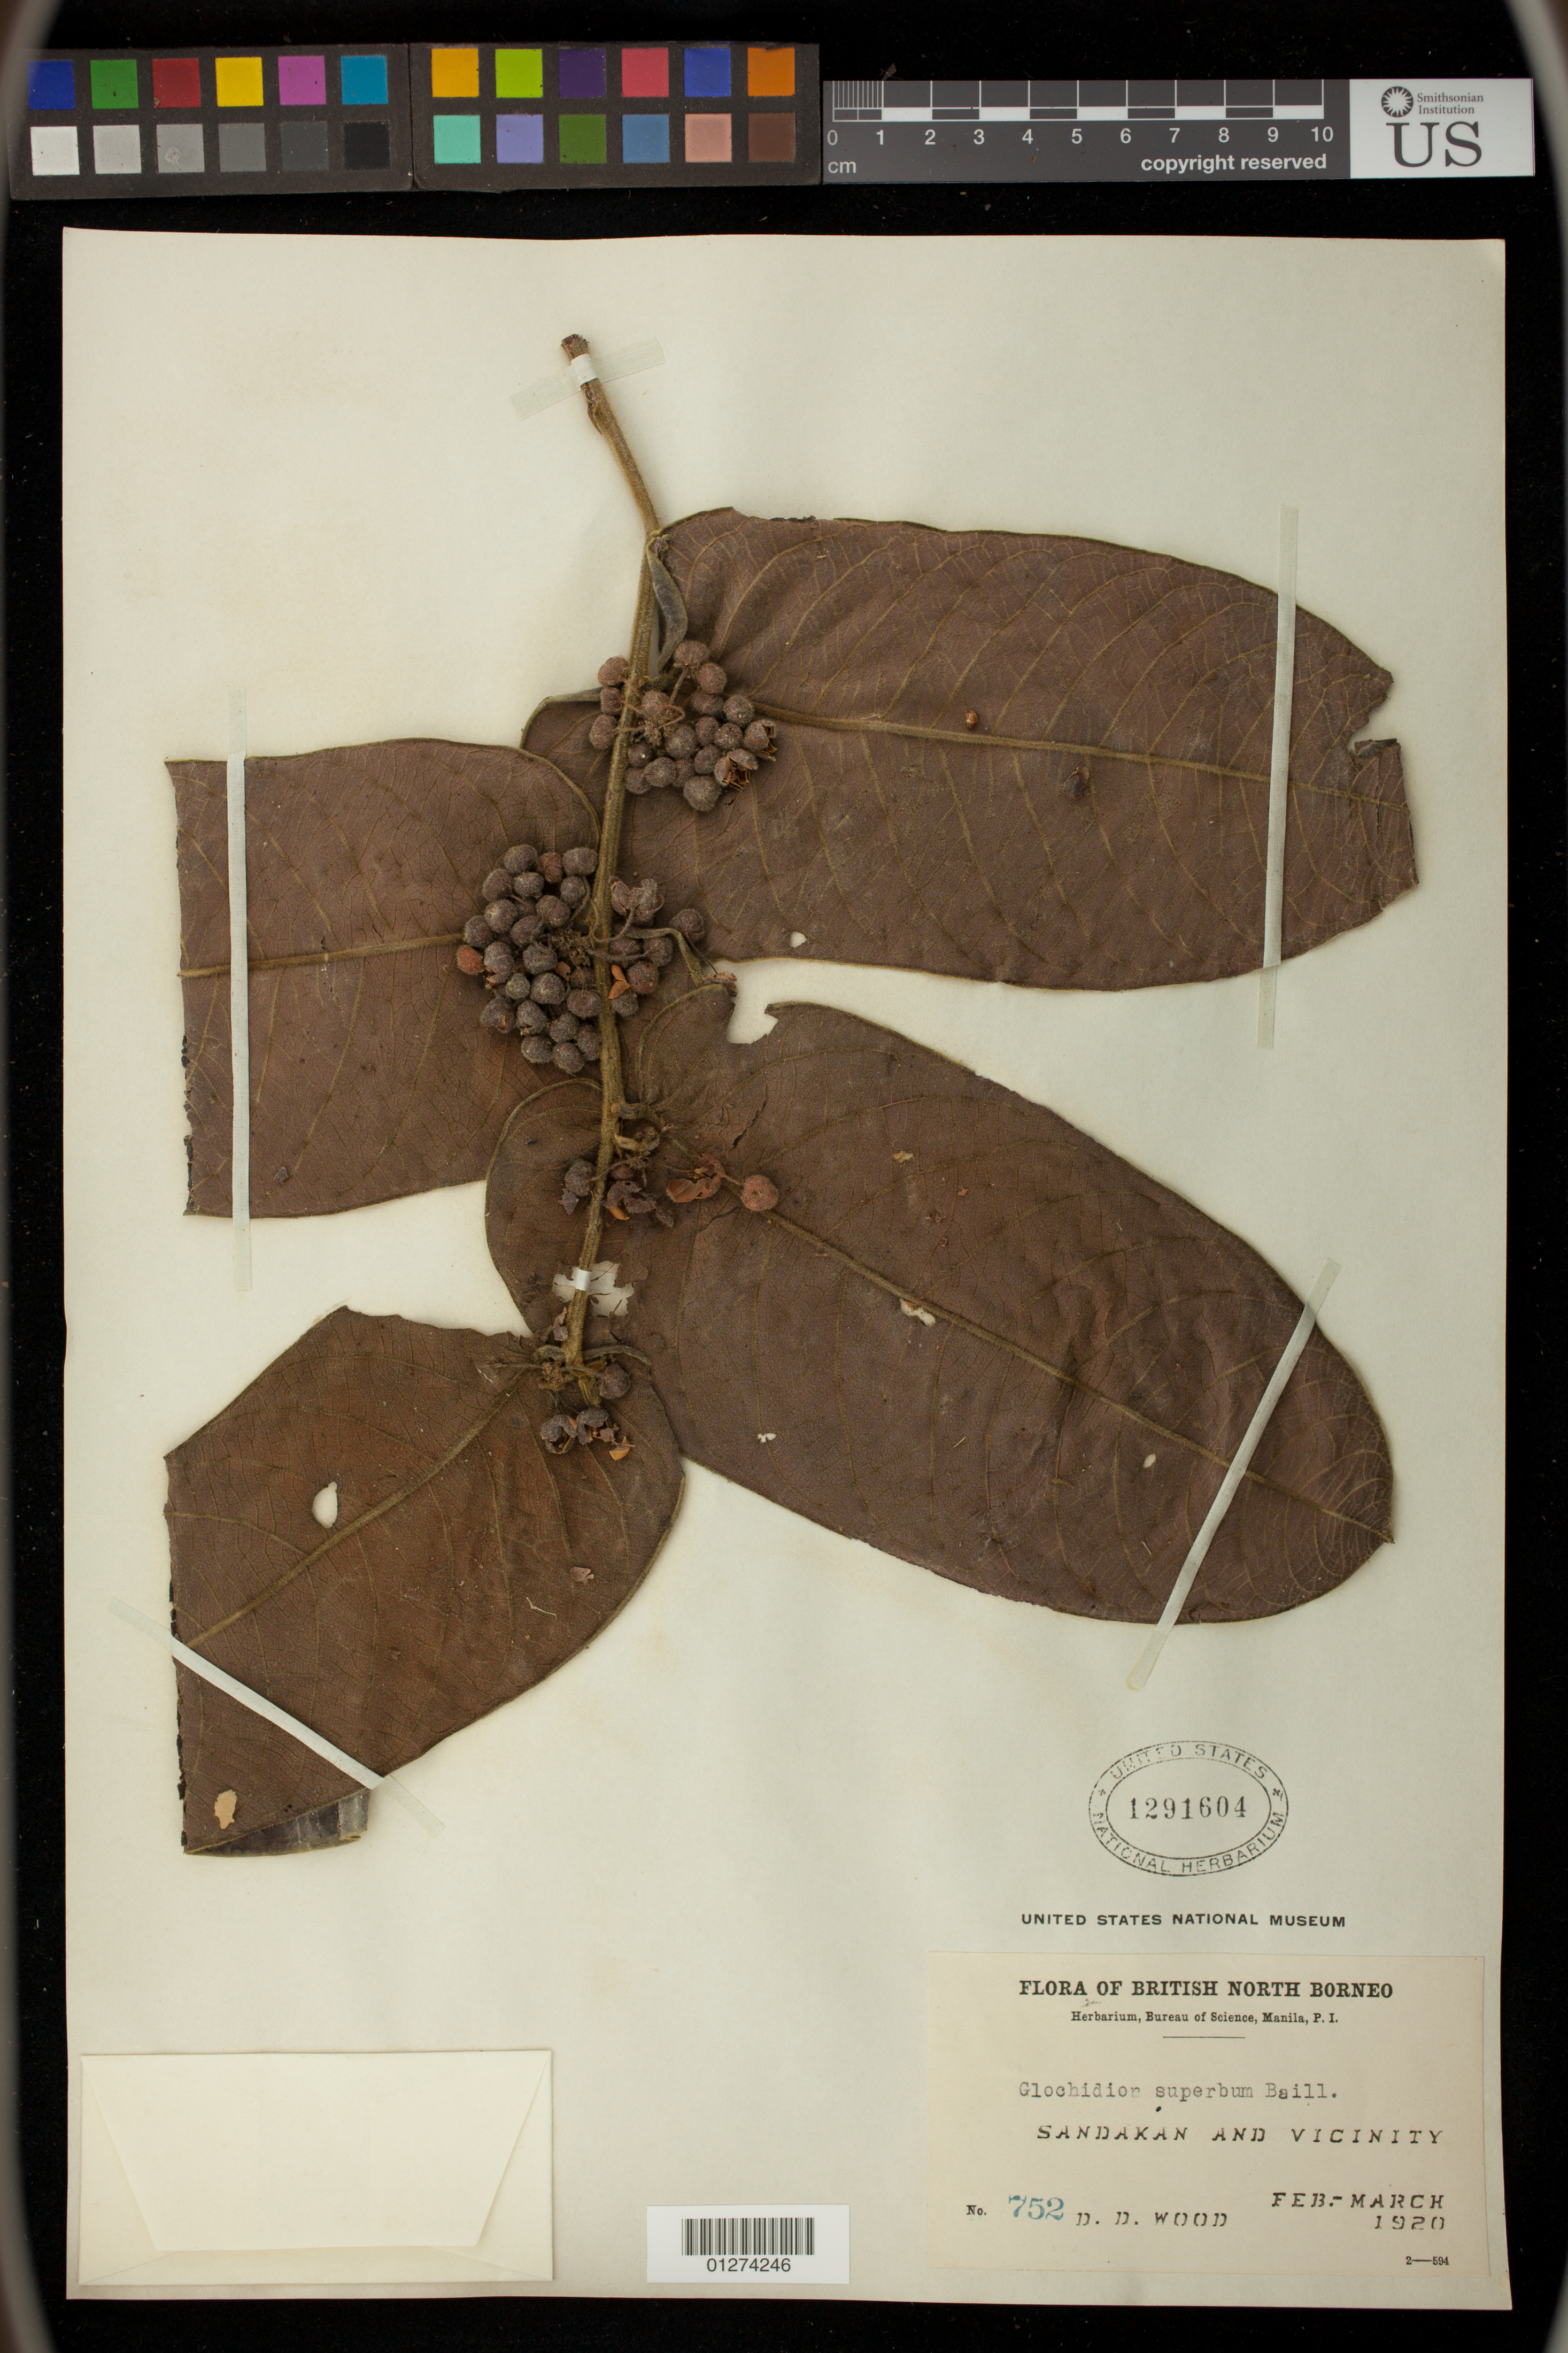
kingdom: Plantae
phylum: Tracheophyta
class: Magnoliopsida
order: Malpighiales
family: Phyllanthaceae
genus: Glochidion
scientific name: Glochidion superbum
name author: Baill.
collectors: D. Wood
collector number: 752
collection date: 1920-02/1920-03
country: Malaysia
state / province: Sabah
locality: Sandakan and Vicinity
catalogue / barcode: US 1291604